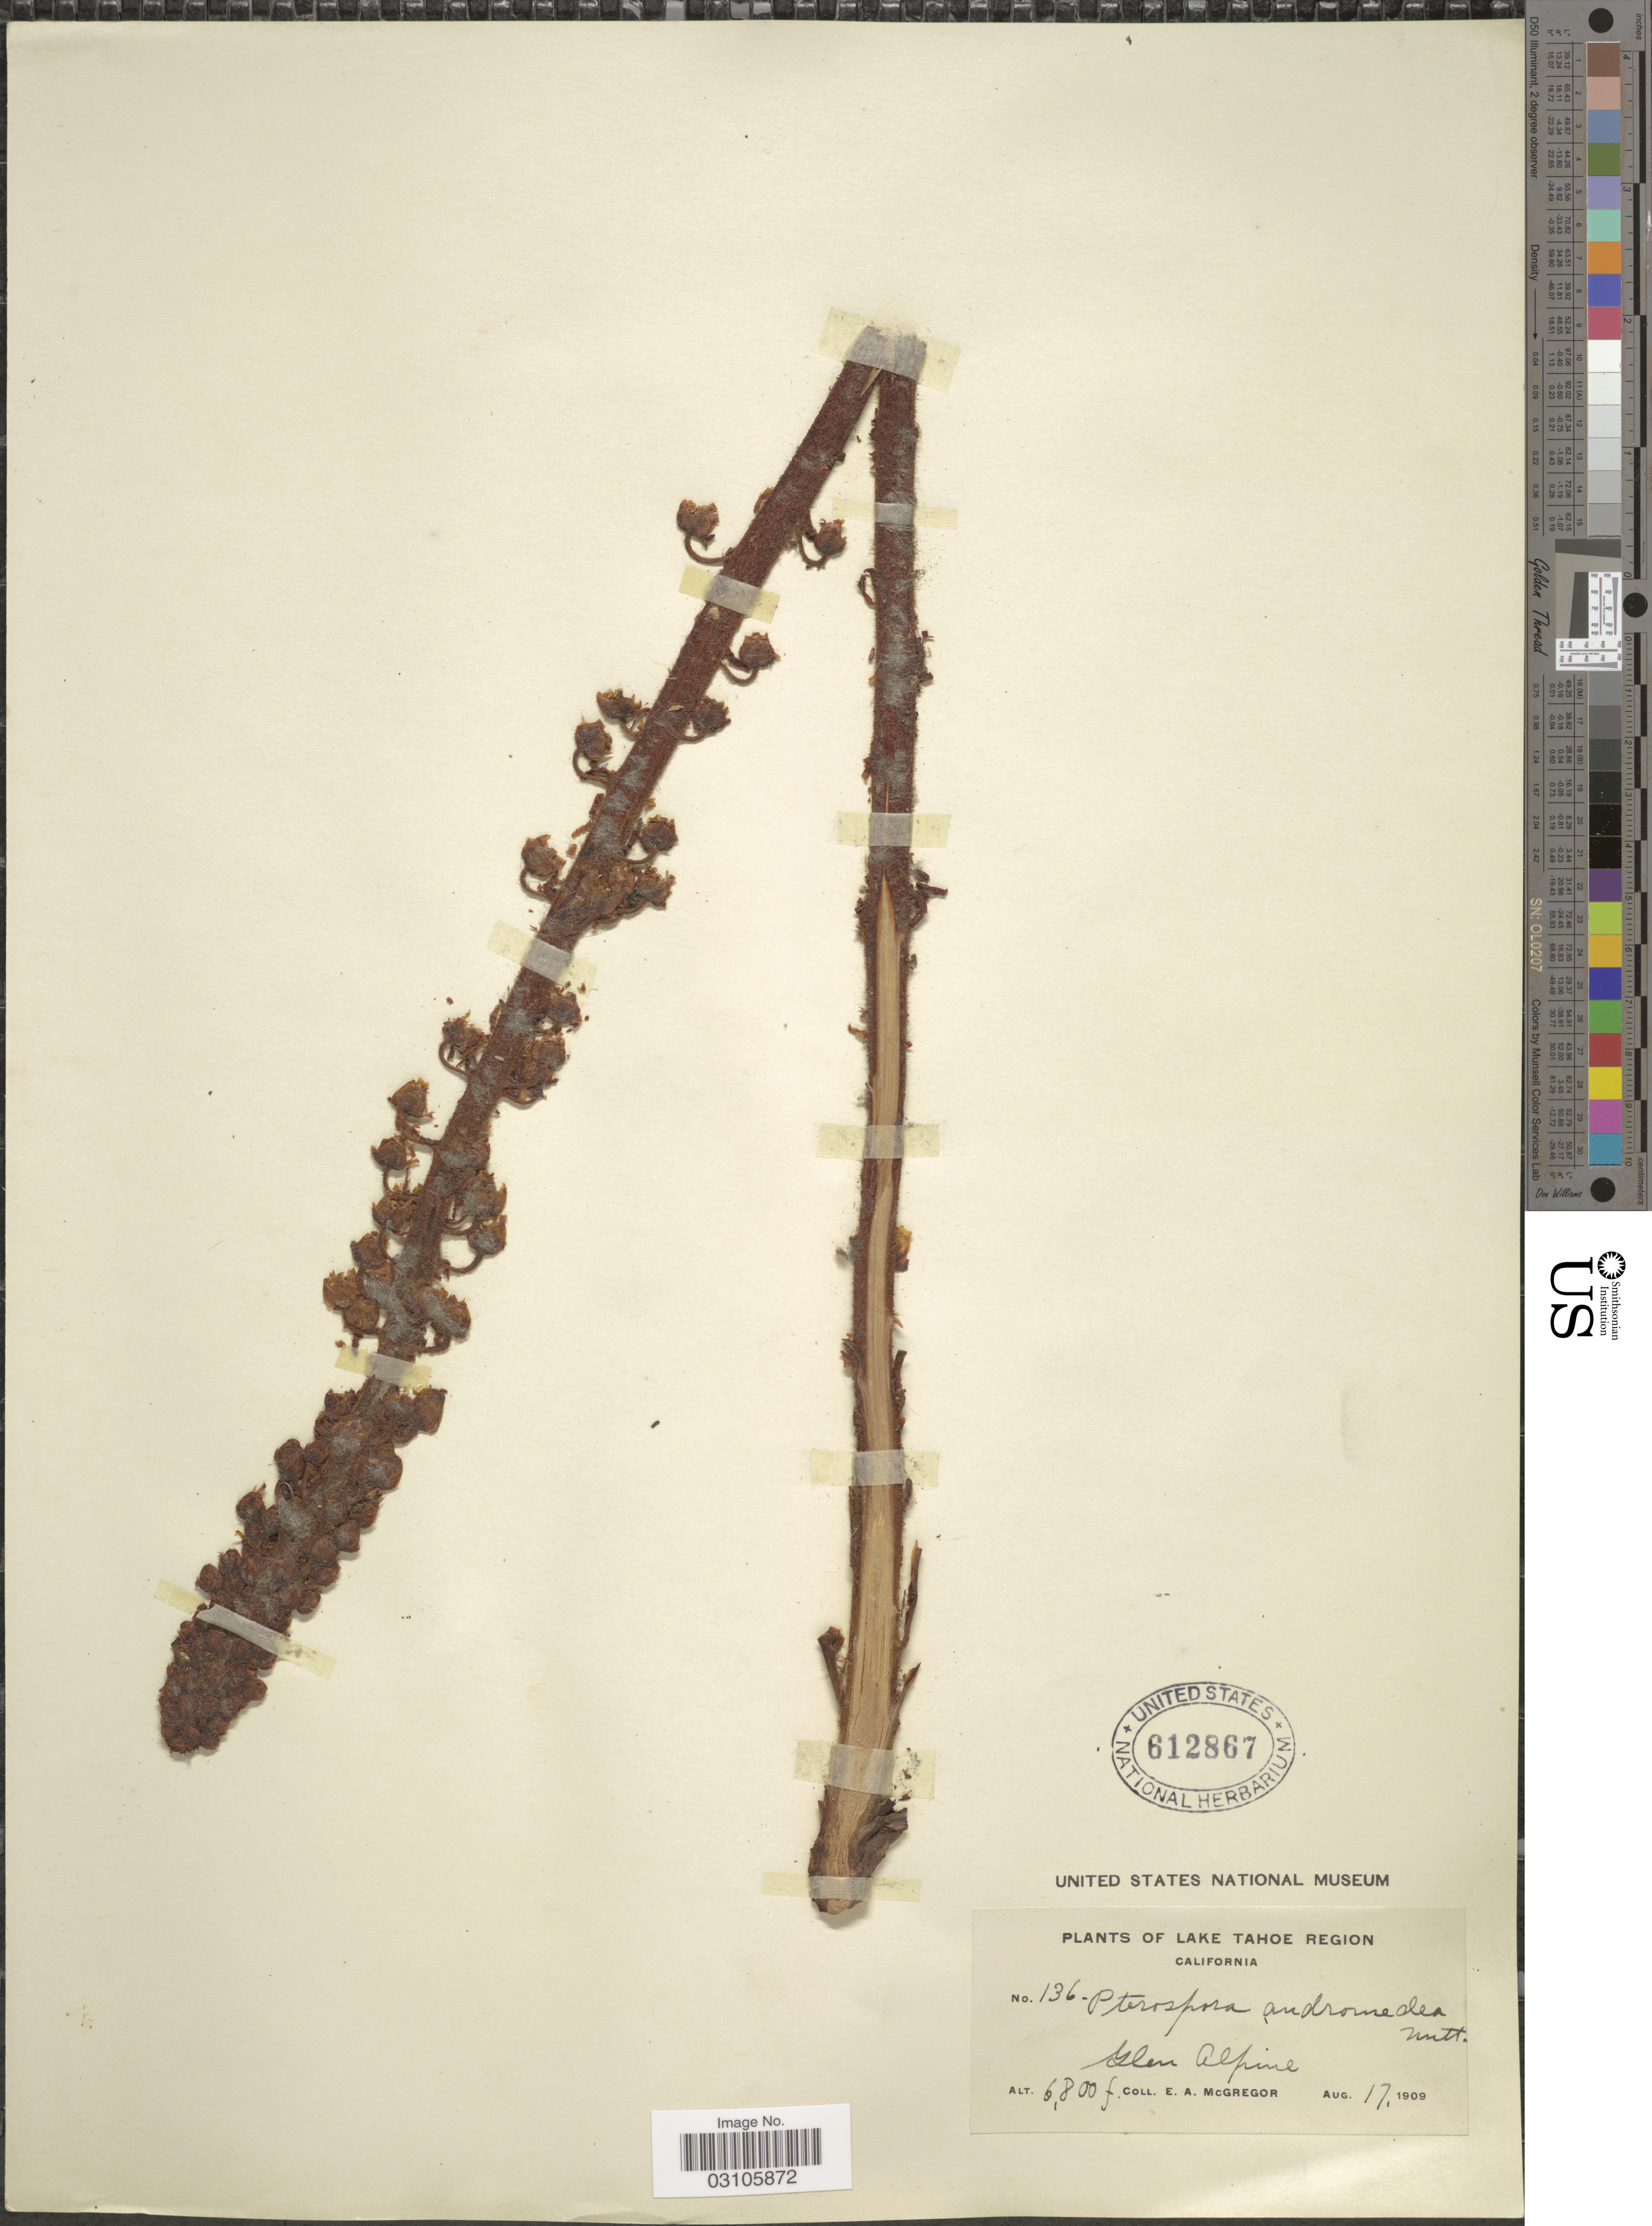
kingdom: Plantae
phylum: Tracheophyta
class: Magnoliopsida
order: Ericales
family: Ericaceae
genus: Pterospora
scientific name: Pterospora andromedea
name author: Nutt.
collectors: E. A. McGregor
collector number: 136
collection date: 1909-08-17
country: United States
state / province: California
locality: Lake Tahoe Region. Glen Alpine.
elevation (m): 2073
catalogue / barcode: US 612867